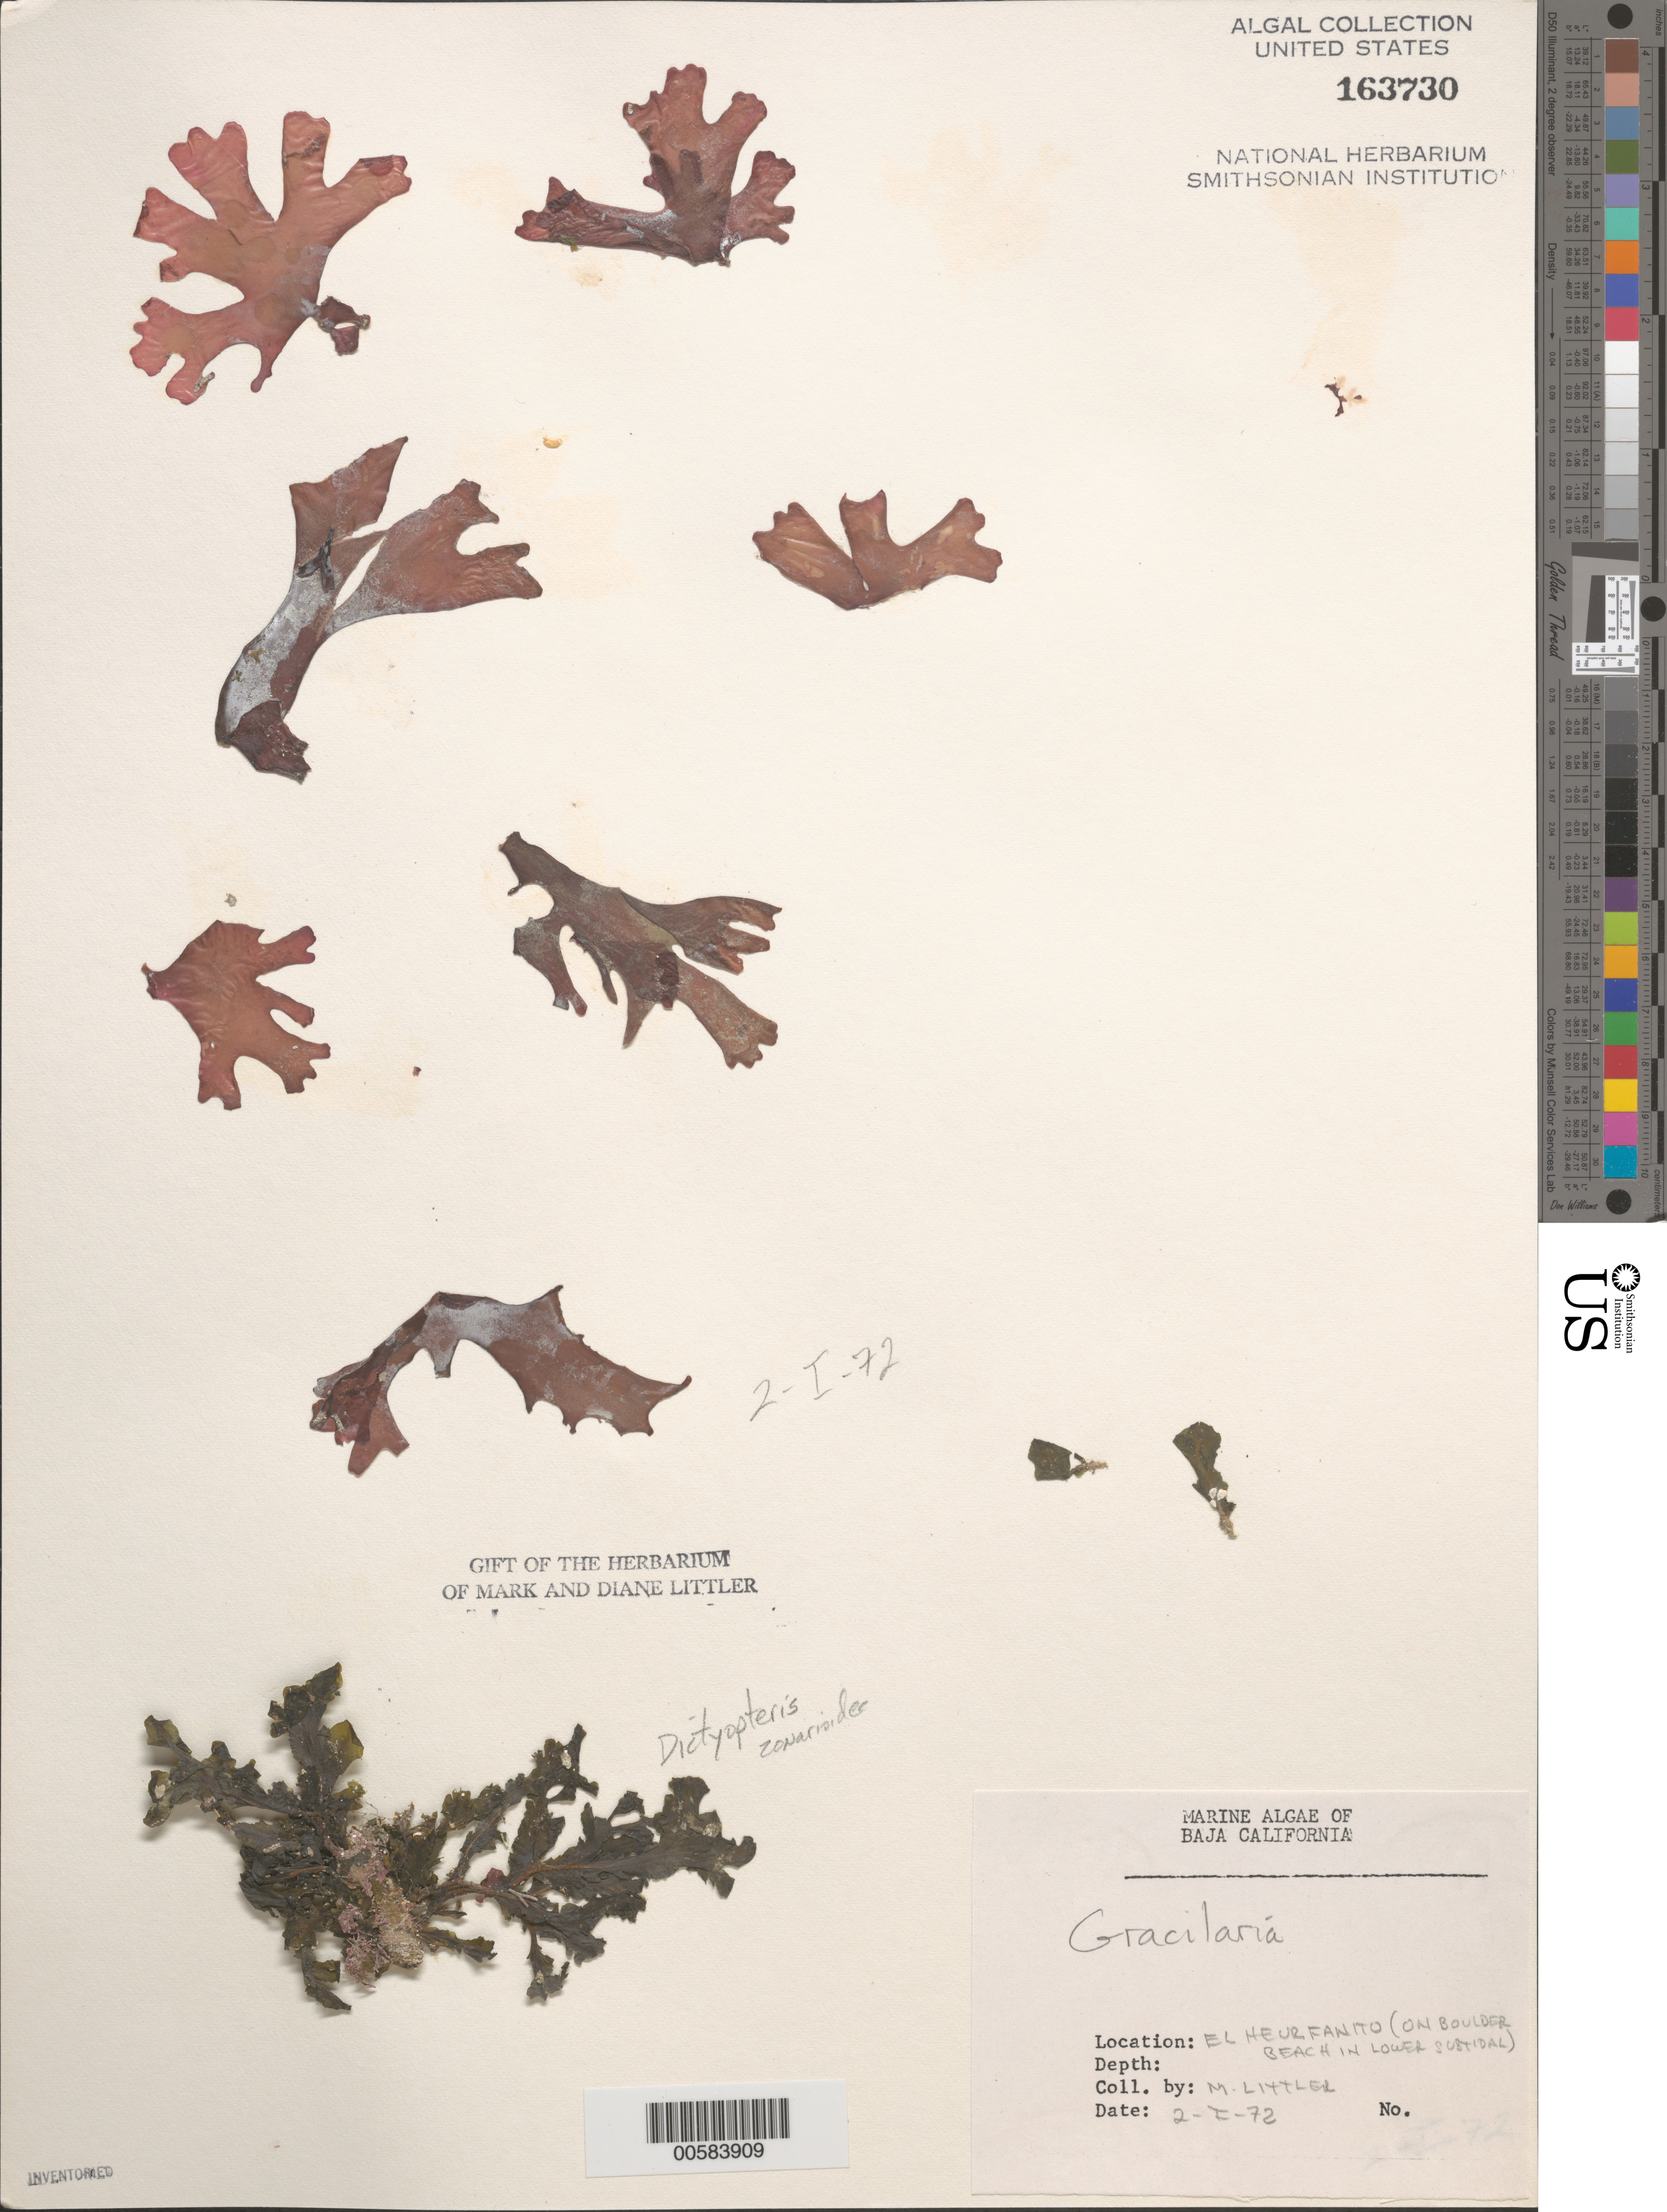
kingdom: Plantae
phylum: Rhodophyta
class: Florideophyceae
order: Gracilariales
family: Gracilariaceae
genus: Gracilaria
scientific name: Gracilaria sp.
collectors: M. M. Littler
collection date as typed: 02 Jan 1972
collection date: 1972-01-02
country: Mexico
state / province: Baja California Norte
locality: El Heurfanito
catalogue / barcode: US 163730